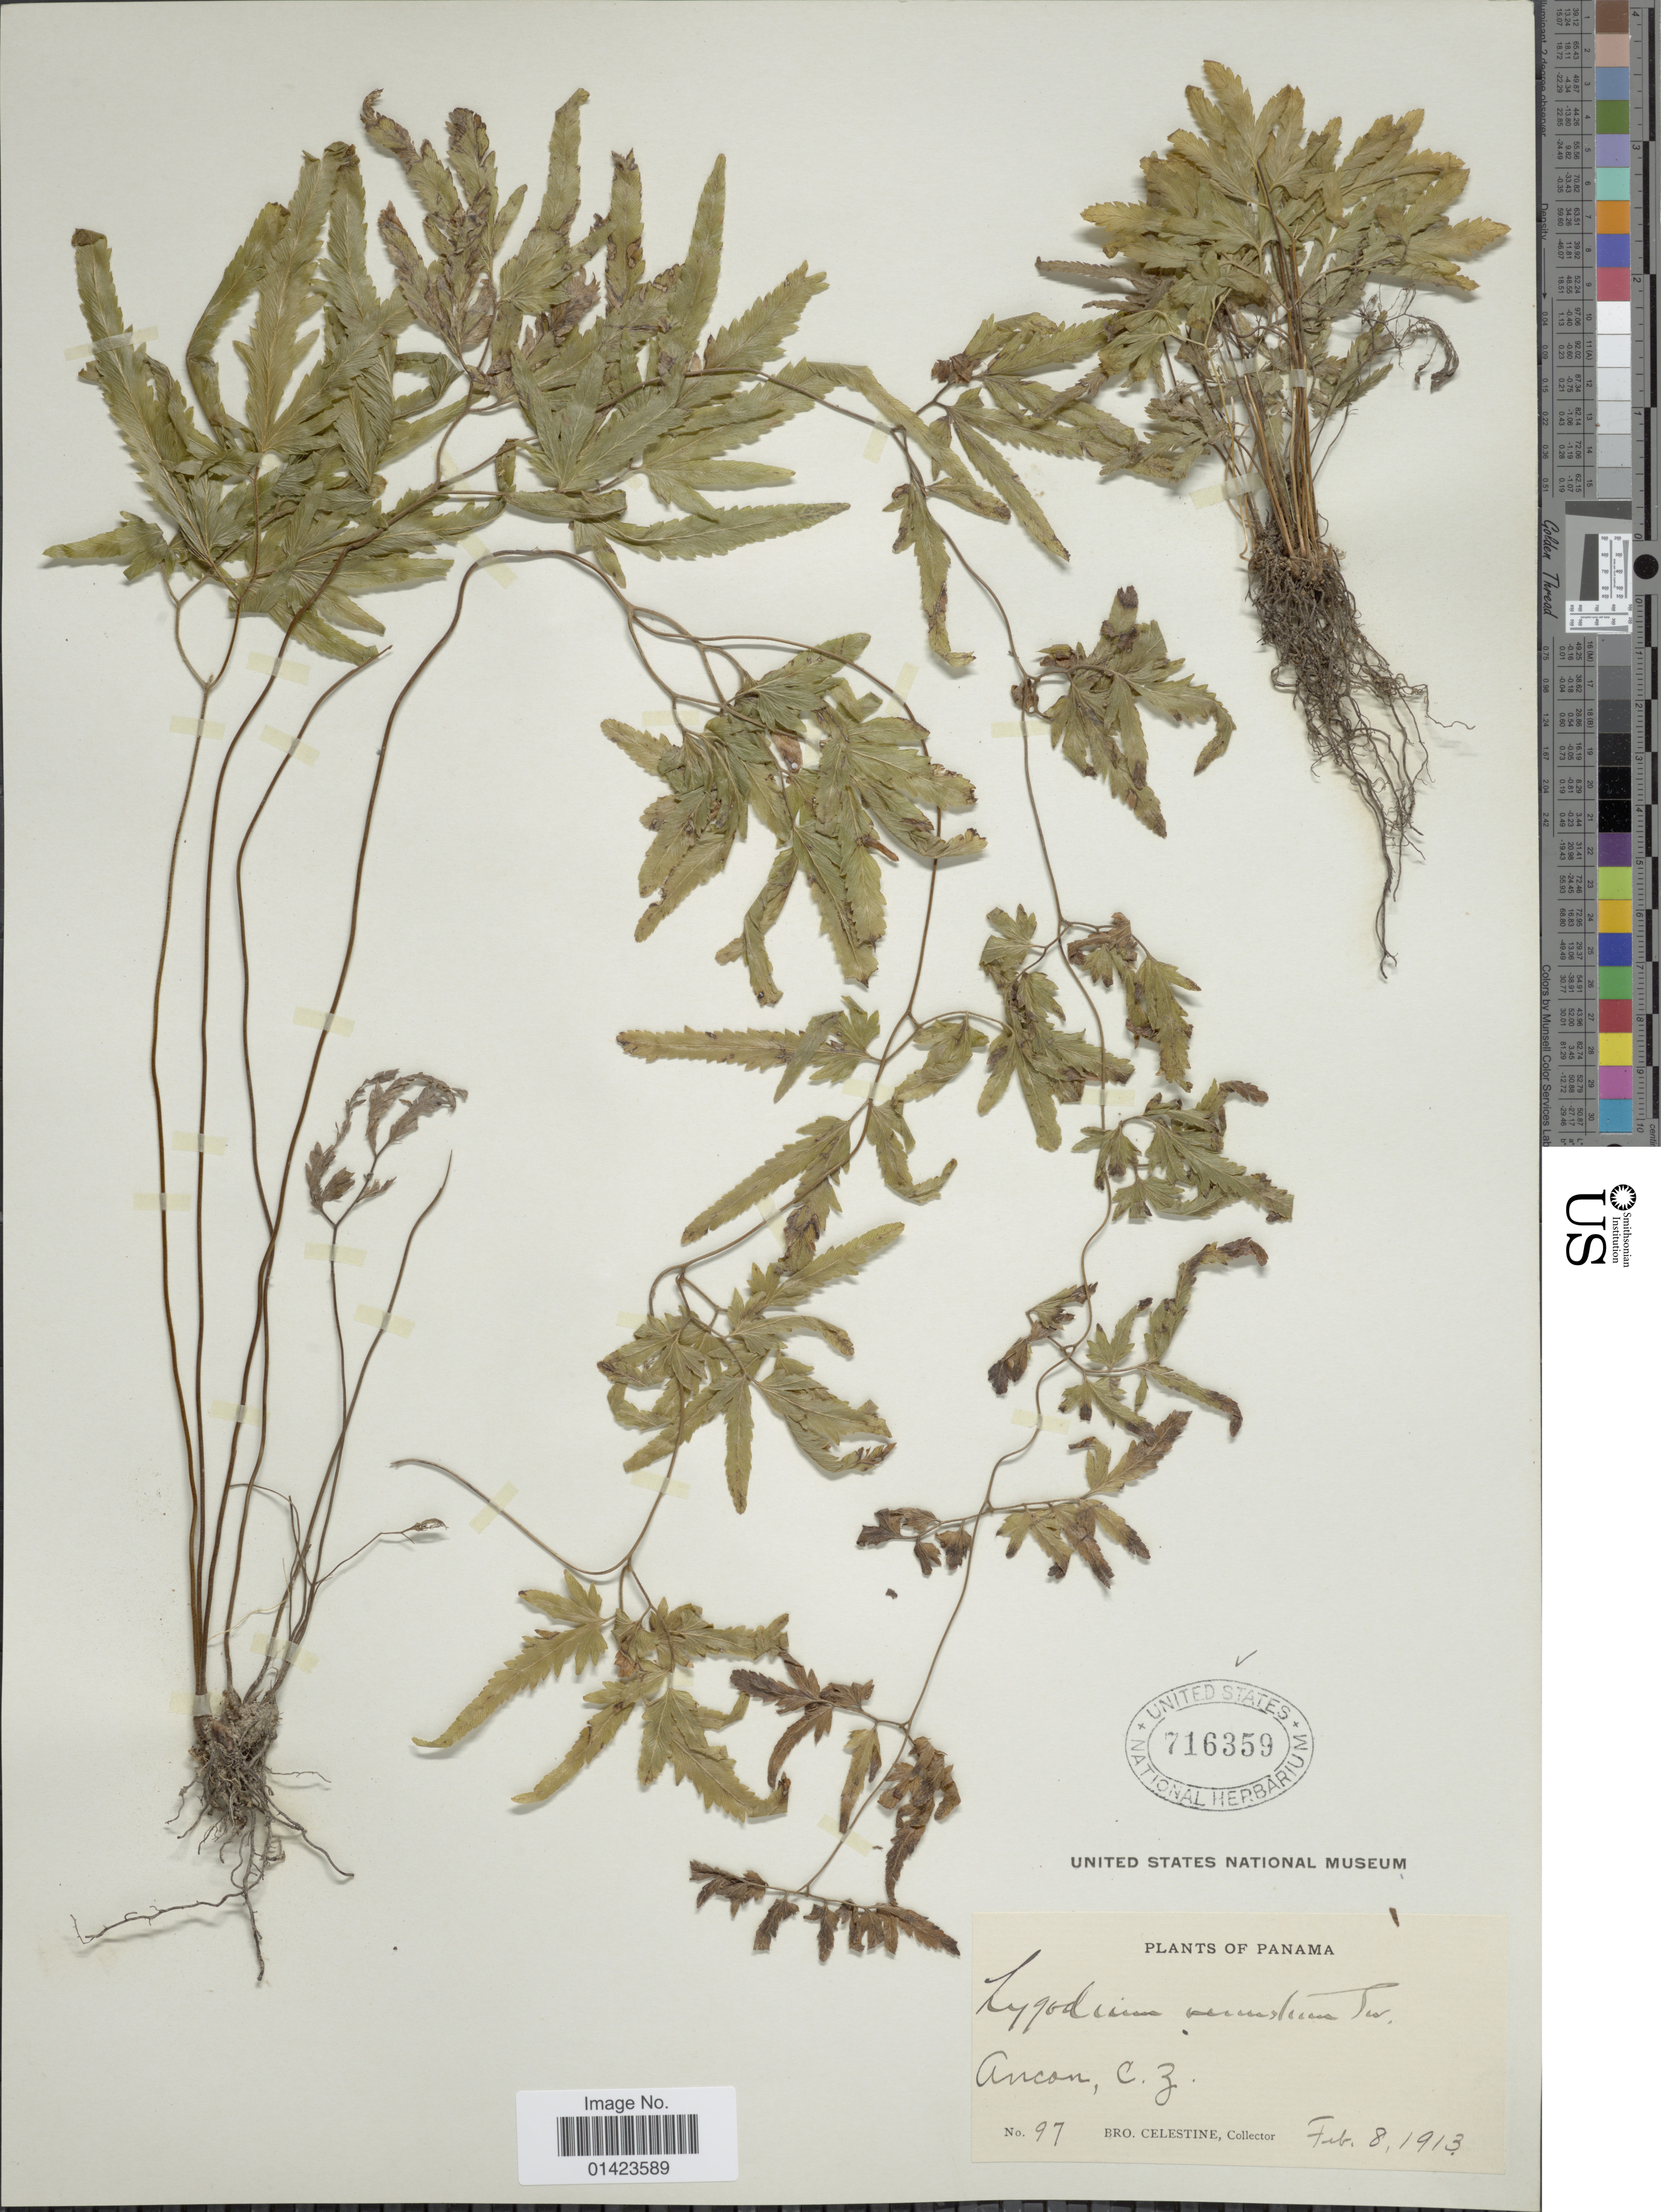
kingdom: Plantae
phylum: Tracheophyta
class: Polypodiopsida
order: Schizaeales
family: Lygodiaceae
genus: Lygodium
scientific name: Lygodium venustum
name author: Sw.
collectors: B. Celestine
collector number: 97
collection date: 1913-02-08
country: Panama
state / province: Colón / Panamá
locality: Ancon, C.Z.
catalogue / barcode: US 716359